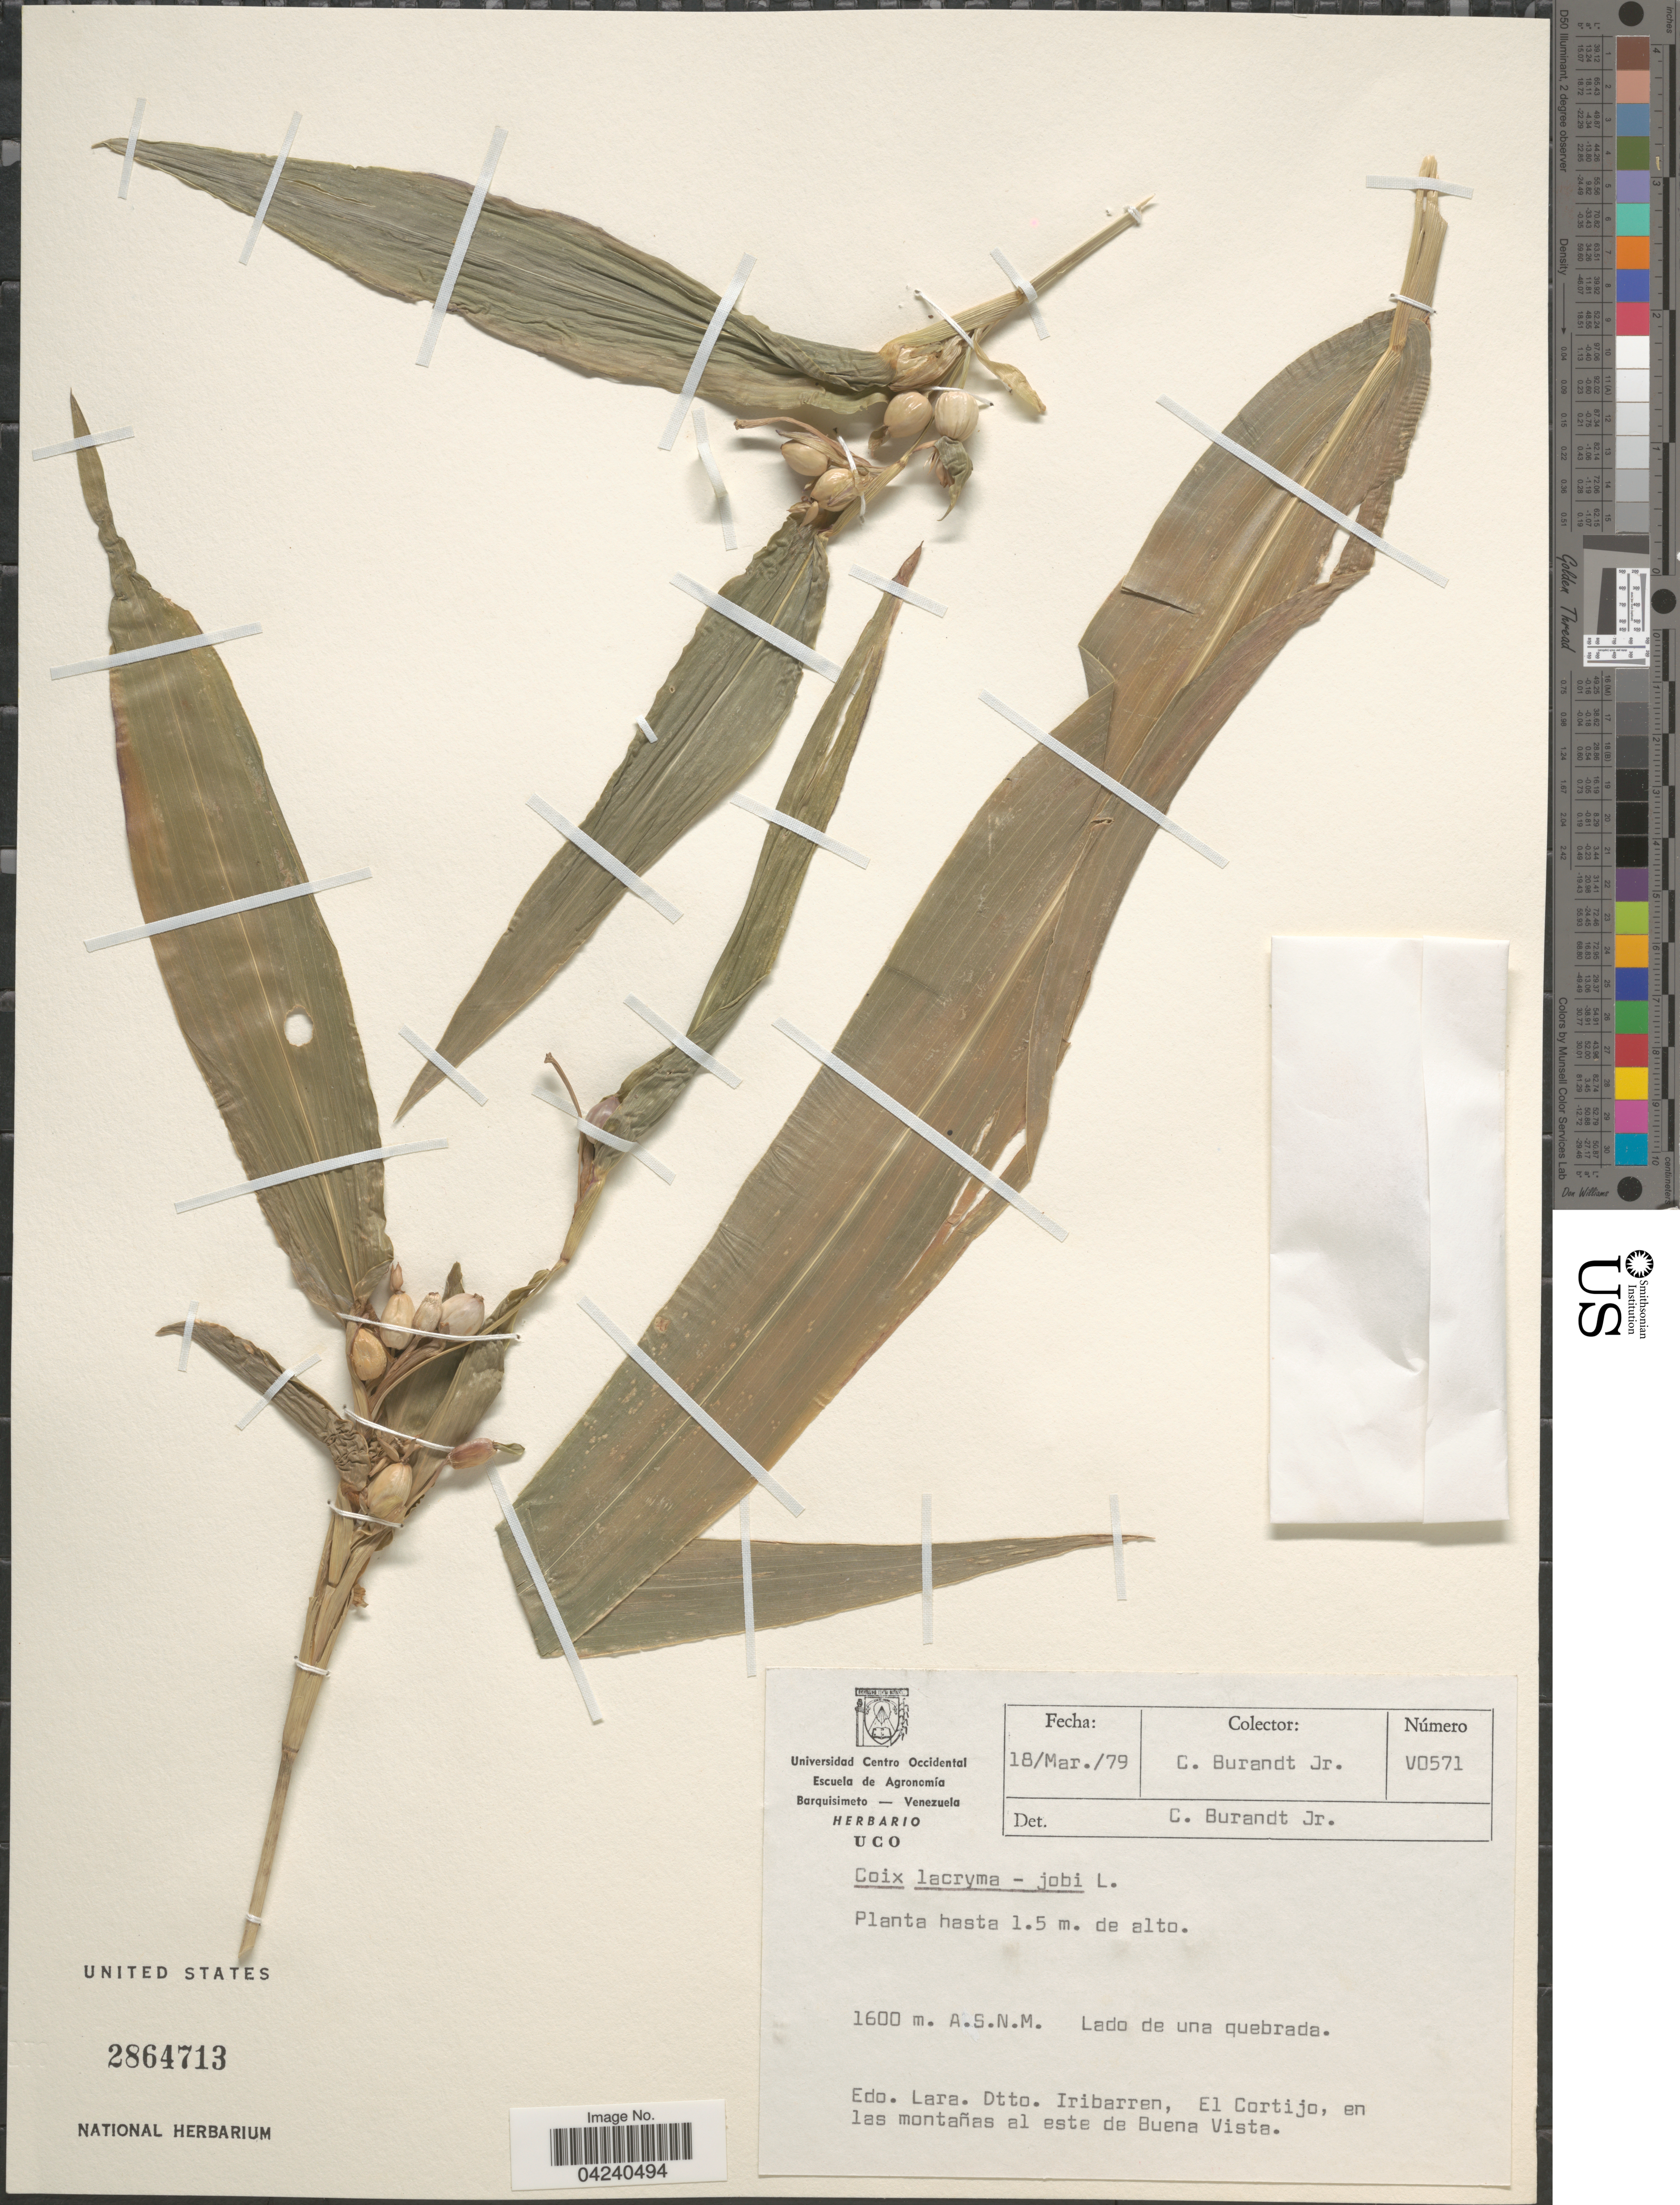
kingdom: Plantae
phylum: Tracheophyta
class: Liliopsida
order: Poales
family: Poaceae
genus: Coix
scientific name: Coix lacryma-jobi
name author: L.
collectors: C. Burandt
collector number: V0571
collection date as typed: Transcribed d/m/y: 18/3/79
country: Venezuela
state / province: Lara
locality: Lado de una quebrada. Dtto. Iribarren, El Cortijo, en las montañas al este de Buena Vista.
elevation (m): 1600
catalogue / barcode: US 2864713